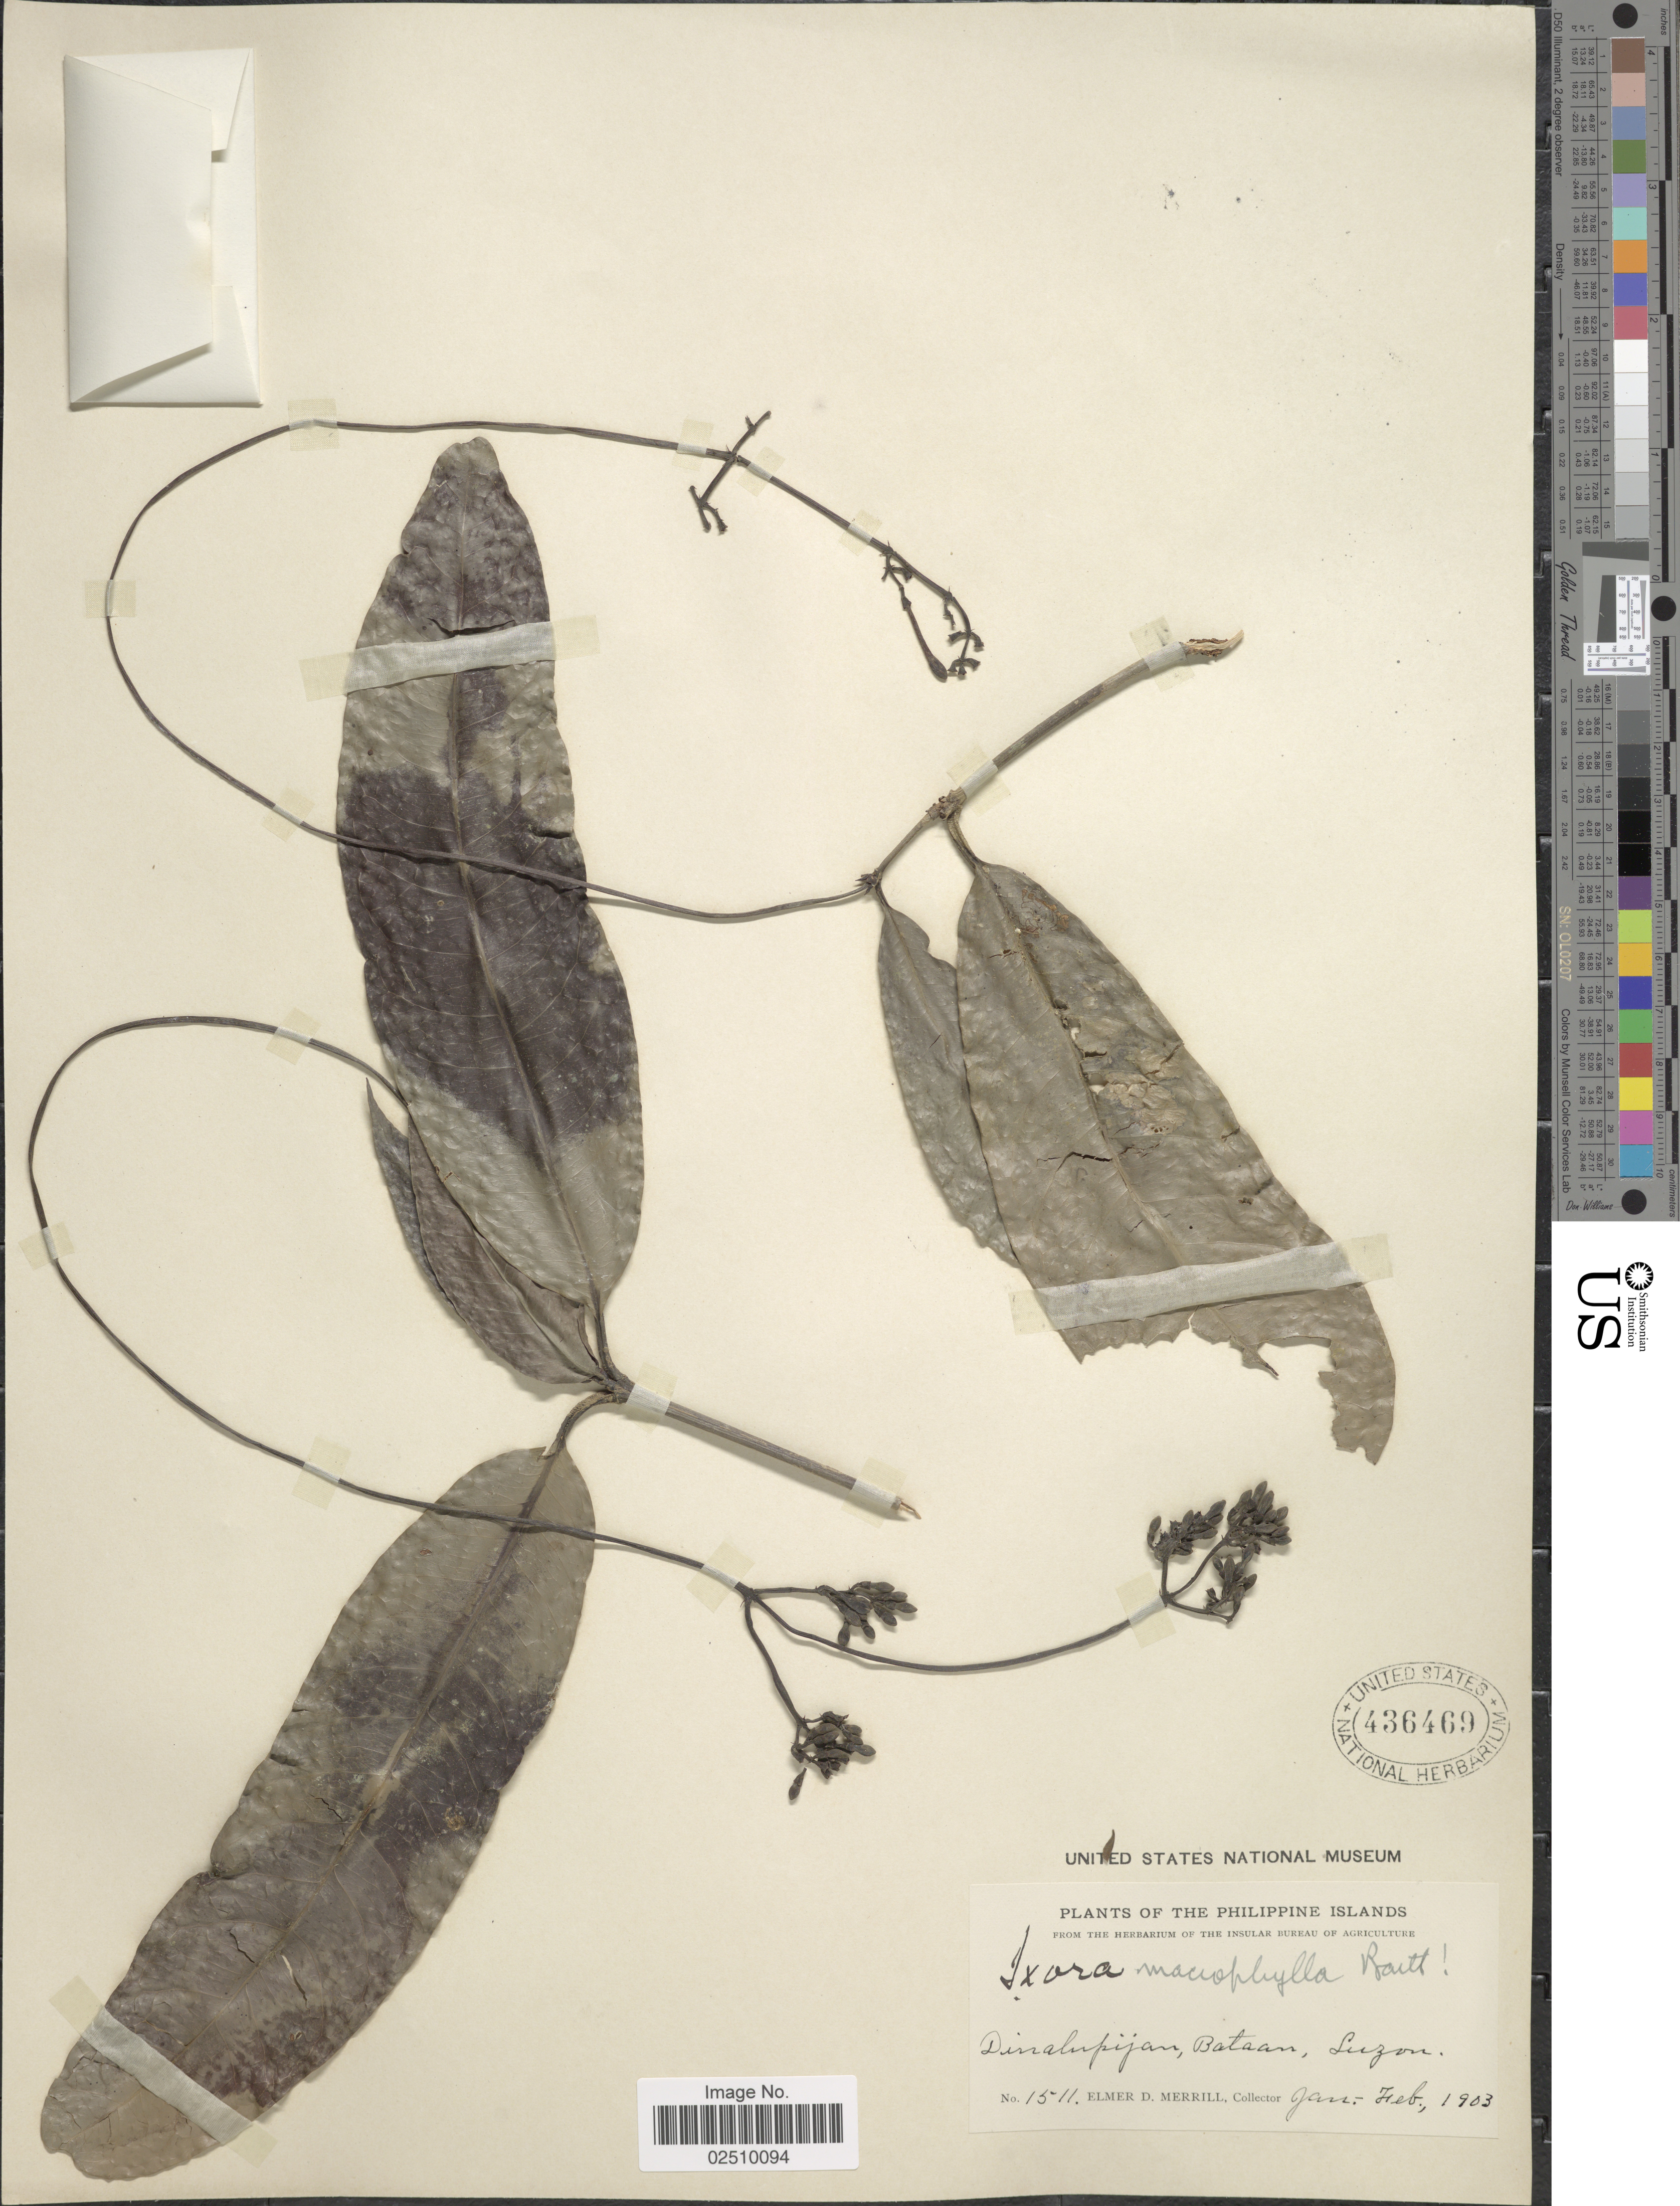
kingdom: Plantae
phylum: Tracheophyta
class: Magnoliopsida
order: Gentianales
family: Rubiaceae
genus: Ixora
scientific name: Ixora macrophylla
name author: Bartl. ex DC.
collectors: E. D. Merrill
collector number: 1511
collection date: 1903-02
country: Philippines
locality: Dinalupijan, Bataan, Luzon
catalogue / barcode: US 436469